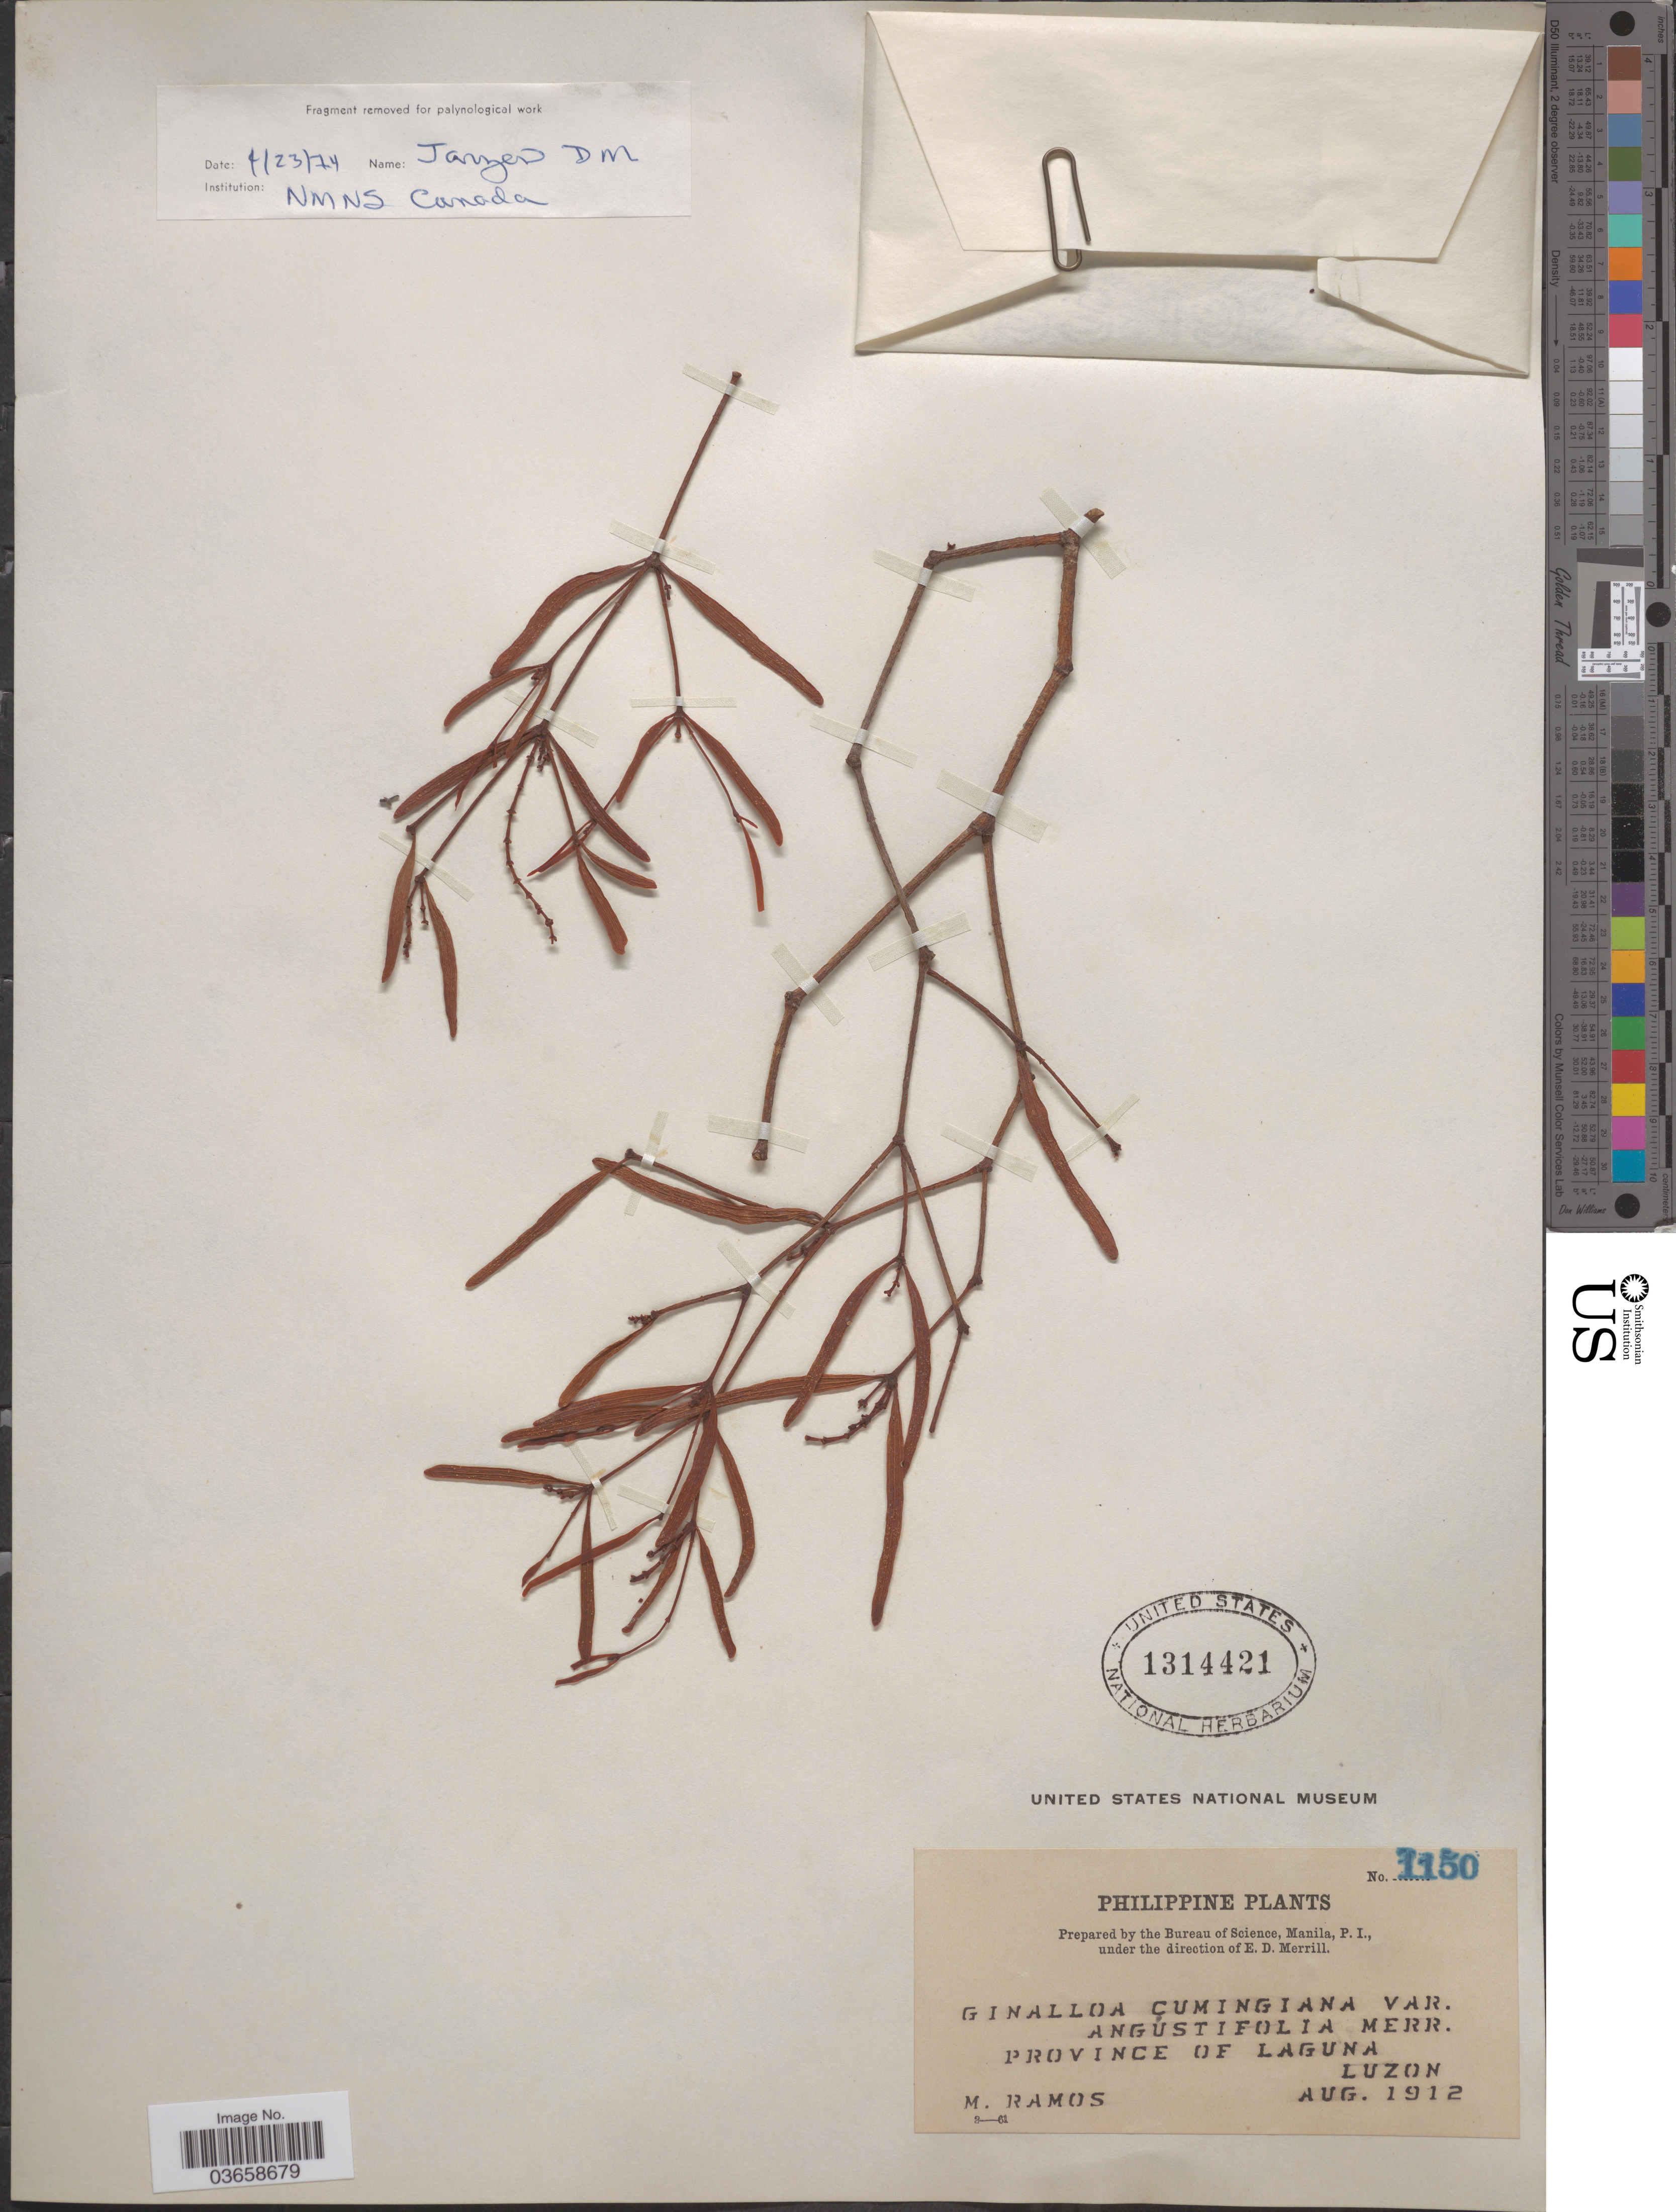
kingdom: Plantae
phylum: Tracheophyta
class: Magnoliopsida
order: Santalales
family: Viscaceae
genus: Ginalloa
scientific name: Ginalloa cumingiana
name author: (C. Presl) Benth. & Hook. f. ex Fern.-Vill.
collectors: M. Ramos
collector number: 1150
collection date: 1912-08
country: Philippines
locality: Province of Laguna, Luzon.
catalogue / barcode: US 1314421